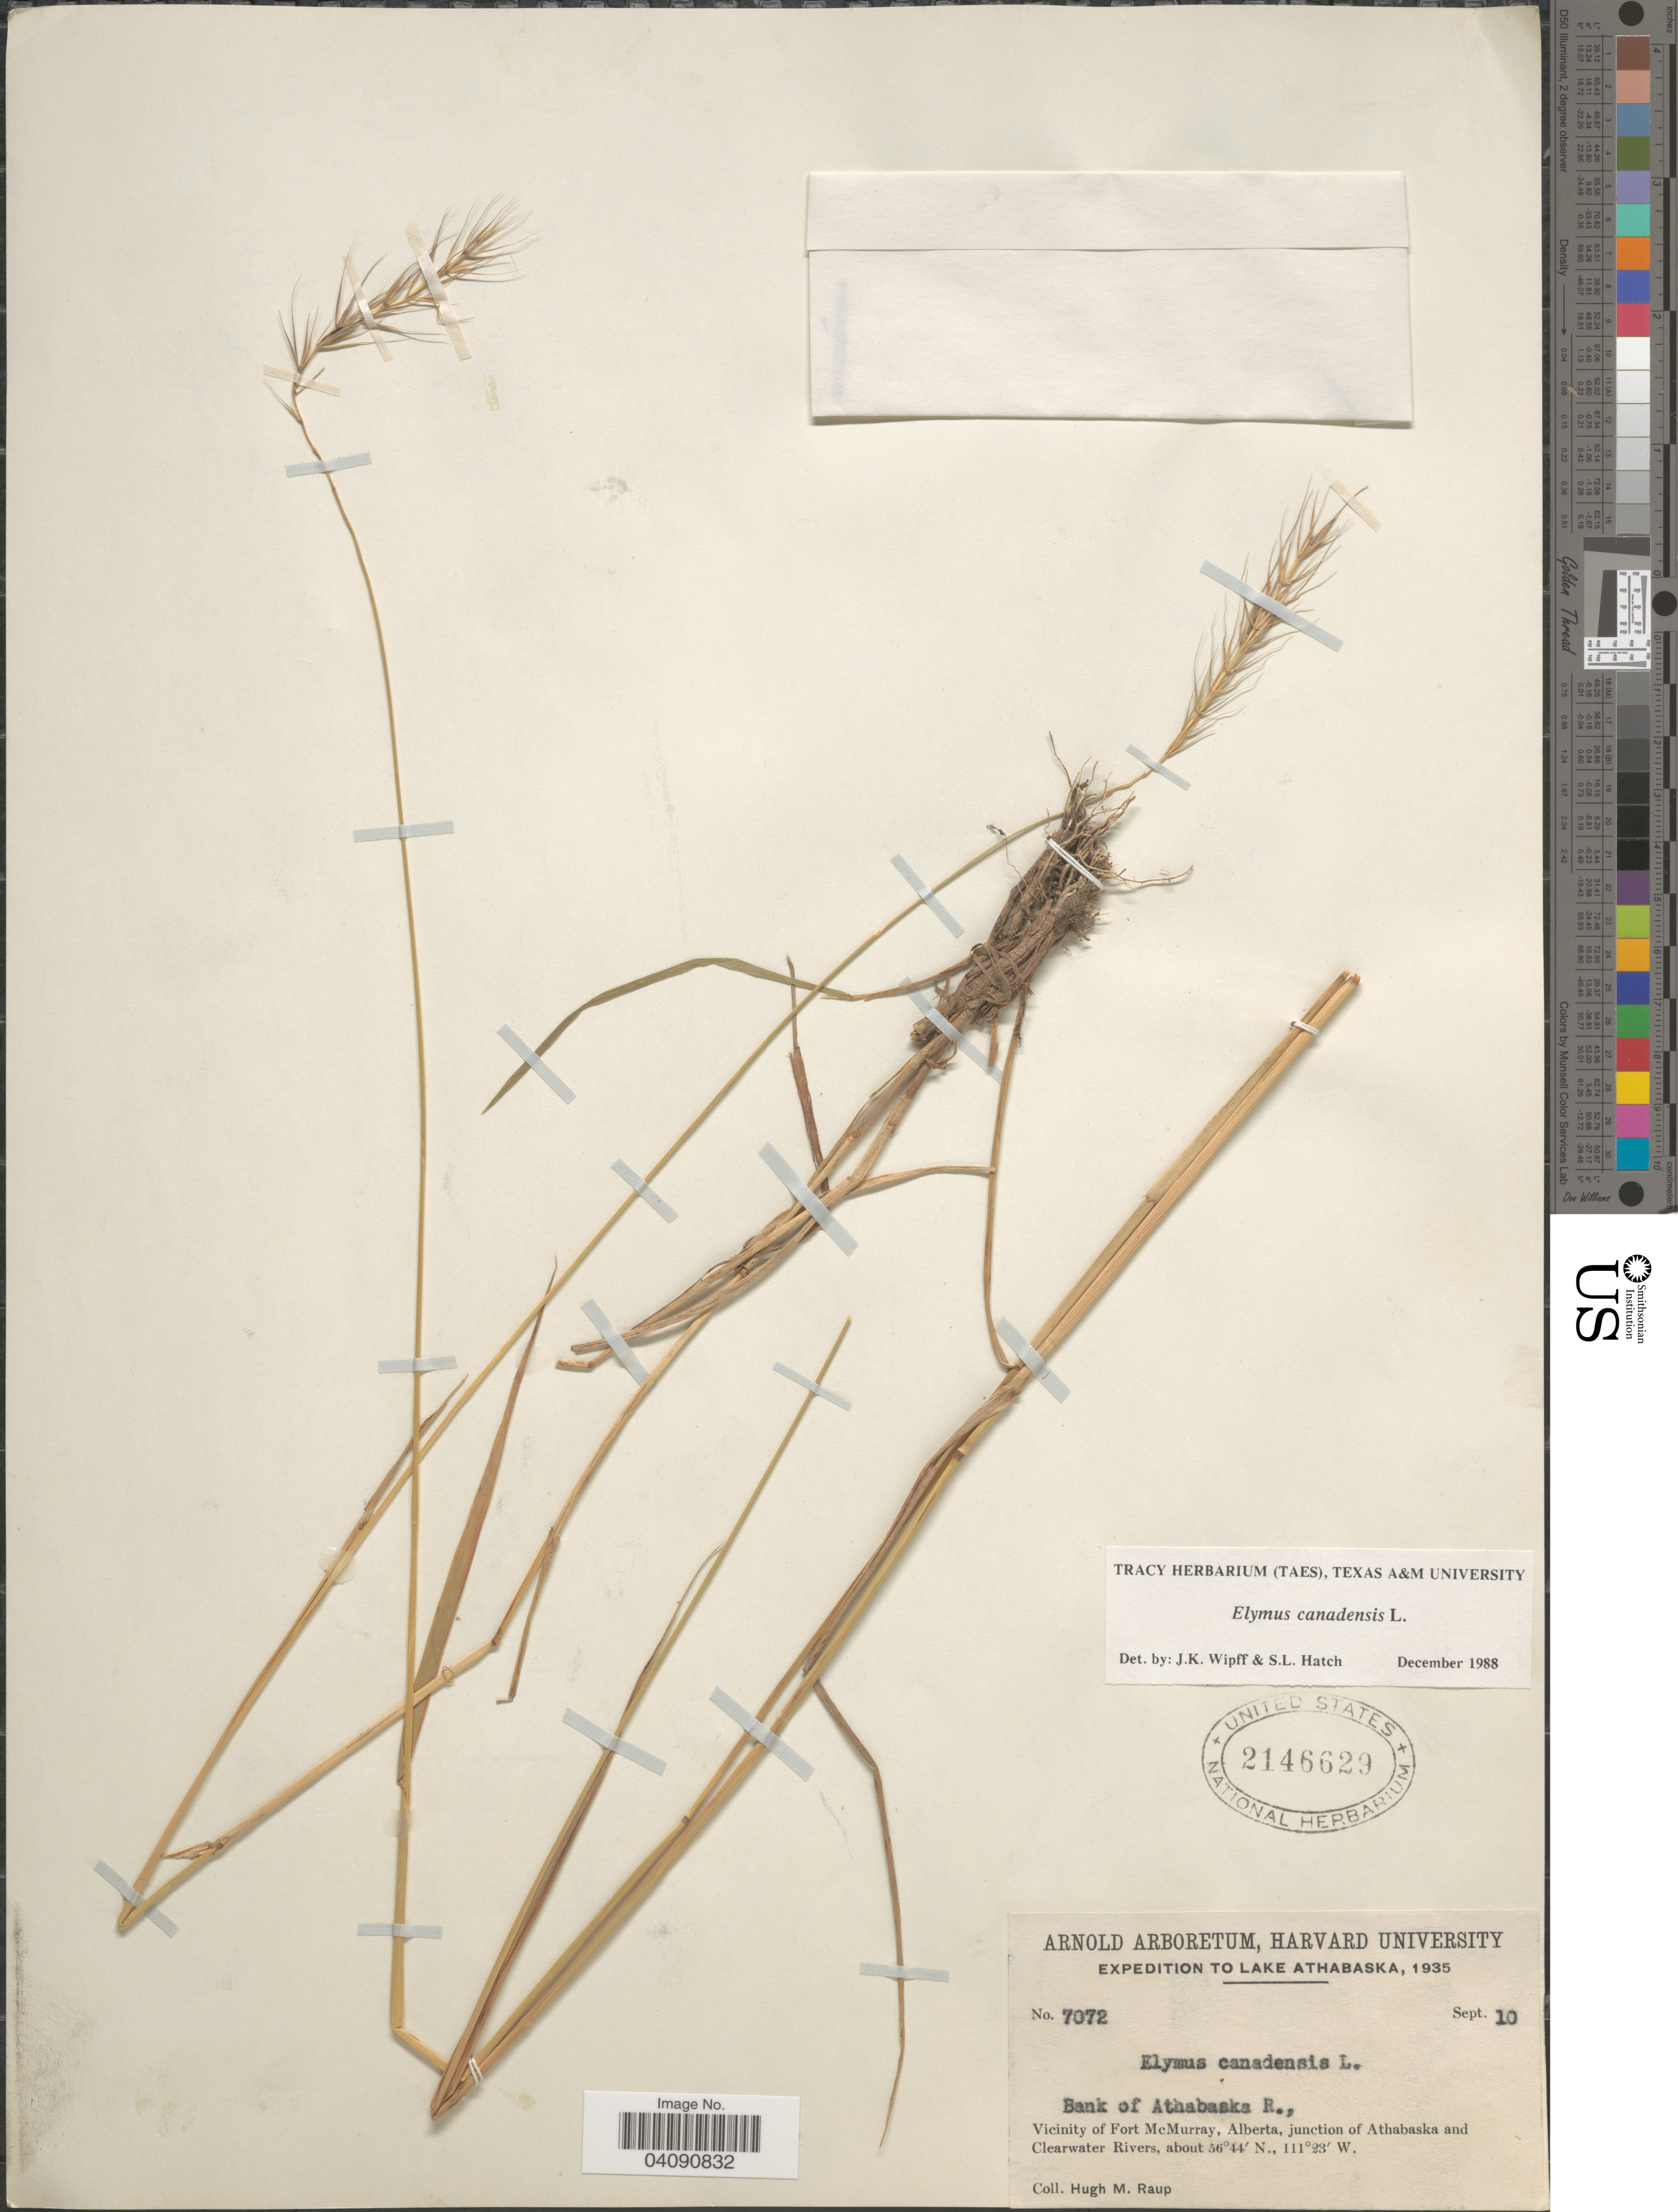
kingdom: Plantae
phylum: Tracheophyta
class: Liliopsida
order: Poales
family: Poaceae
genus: Elymus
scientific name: Elymus canadensis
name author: L.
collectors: H. Raup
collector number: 7072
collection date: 1935-09-10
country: Canada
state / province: Alberta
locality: Expedition to Lake Athabaska, 1935. Bank of Athabaska R., Vicinity of Fort McMurray, junction of Athabaska and Clearwater Rivers.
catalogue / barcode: US 2146629